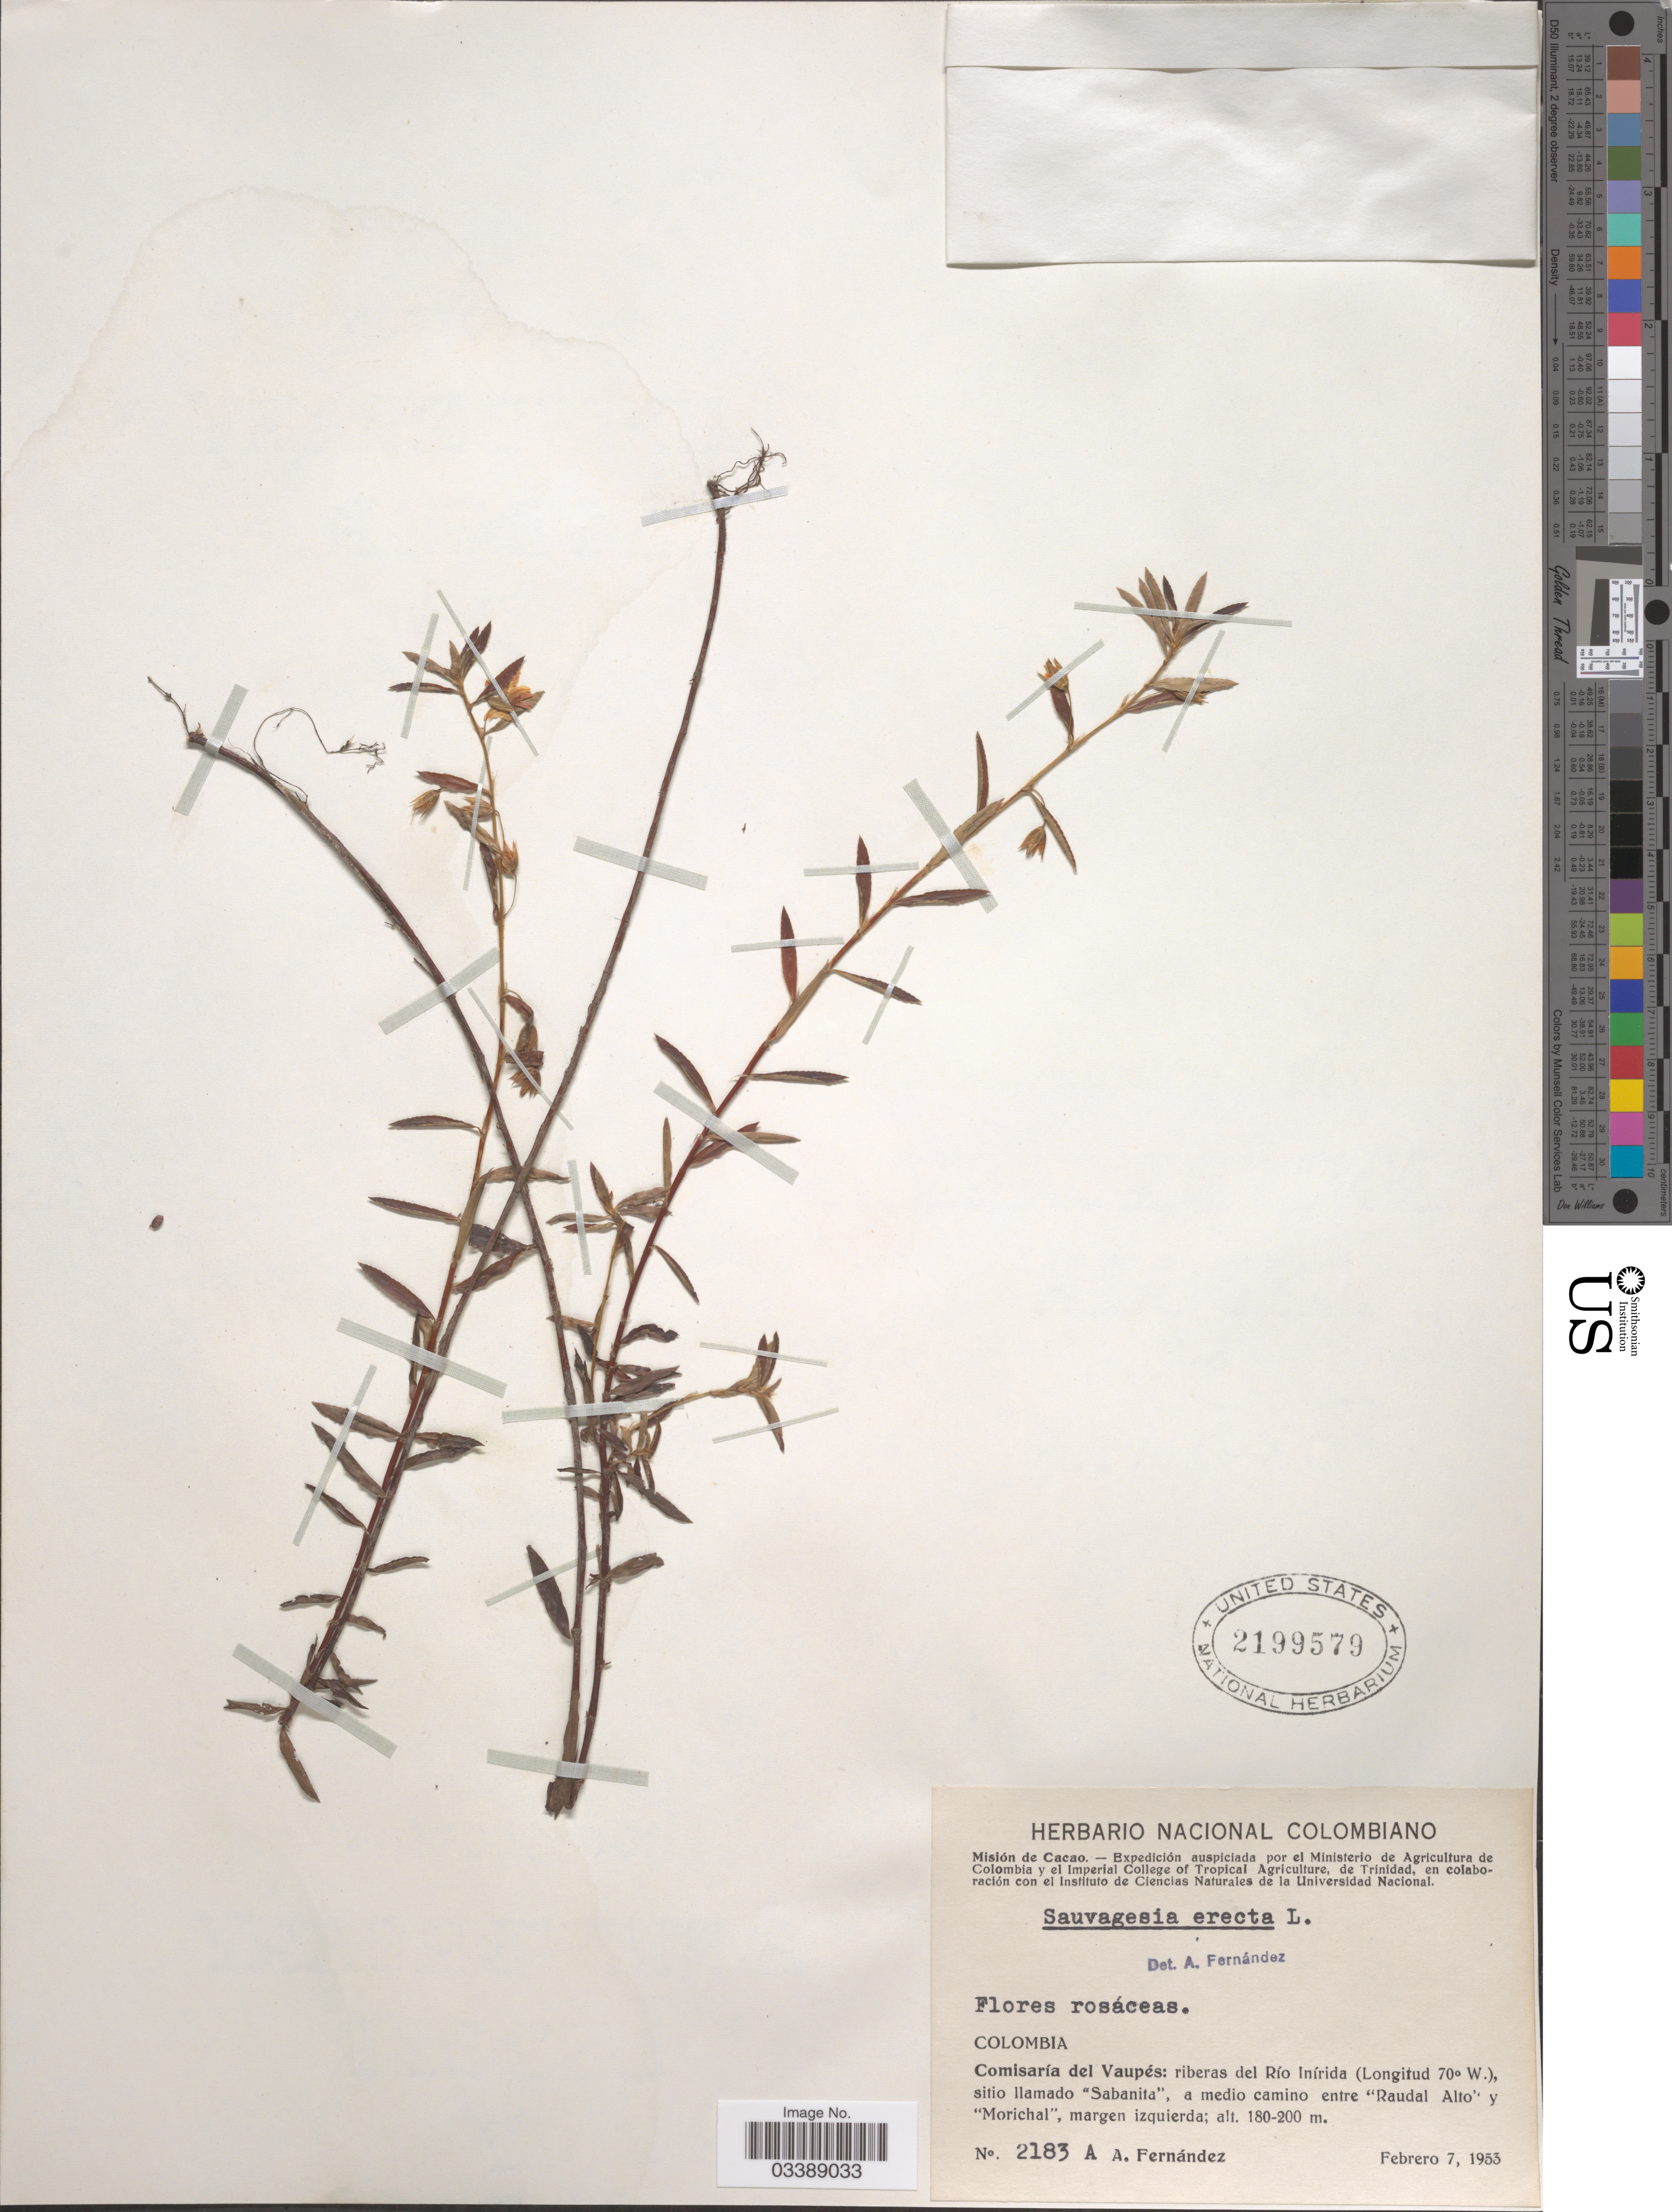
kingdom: Plantae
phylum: Tracheophyta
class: Magnoliopsida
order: Malpighiales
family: Ochnaceae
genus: Sauvagesia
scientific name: Sauvagesia erecta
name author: L.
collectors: A. Fernández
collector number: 2183 A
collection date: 1953-02-07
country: Colombia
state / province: Vaupés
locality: Riberas del Río Inírida, sitio llamado "Sabanita", a medio camino entre "Raudal Alto" y "Morichal", margen izquierda.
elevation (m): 180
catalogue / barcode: US 2199579